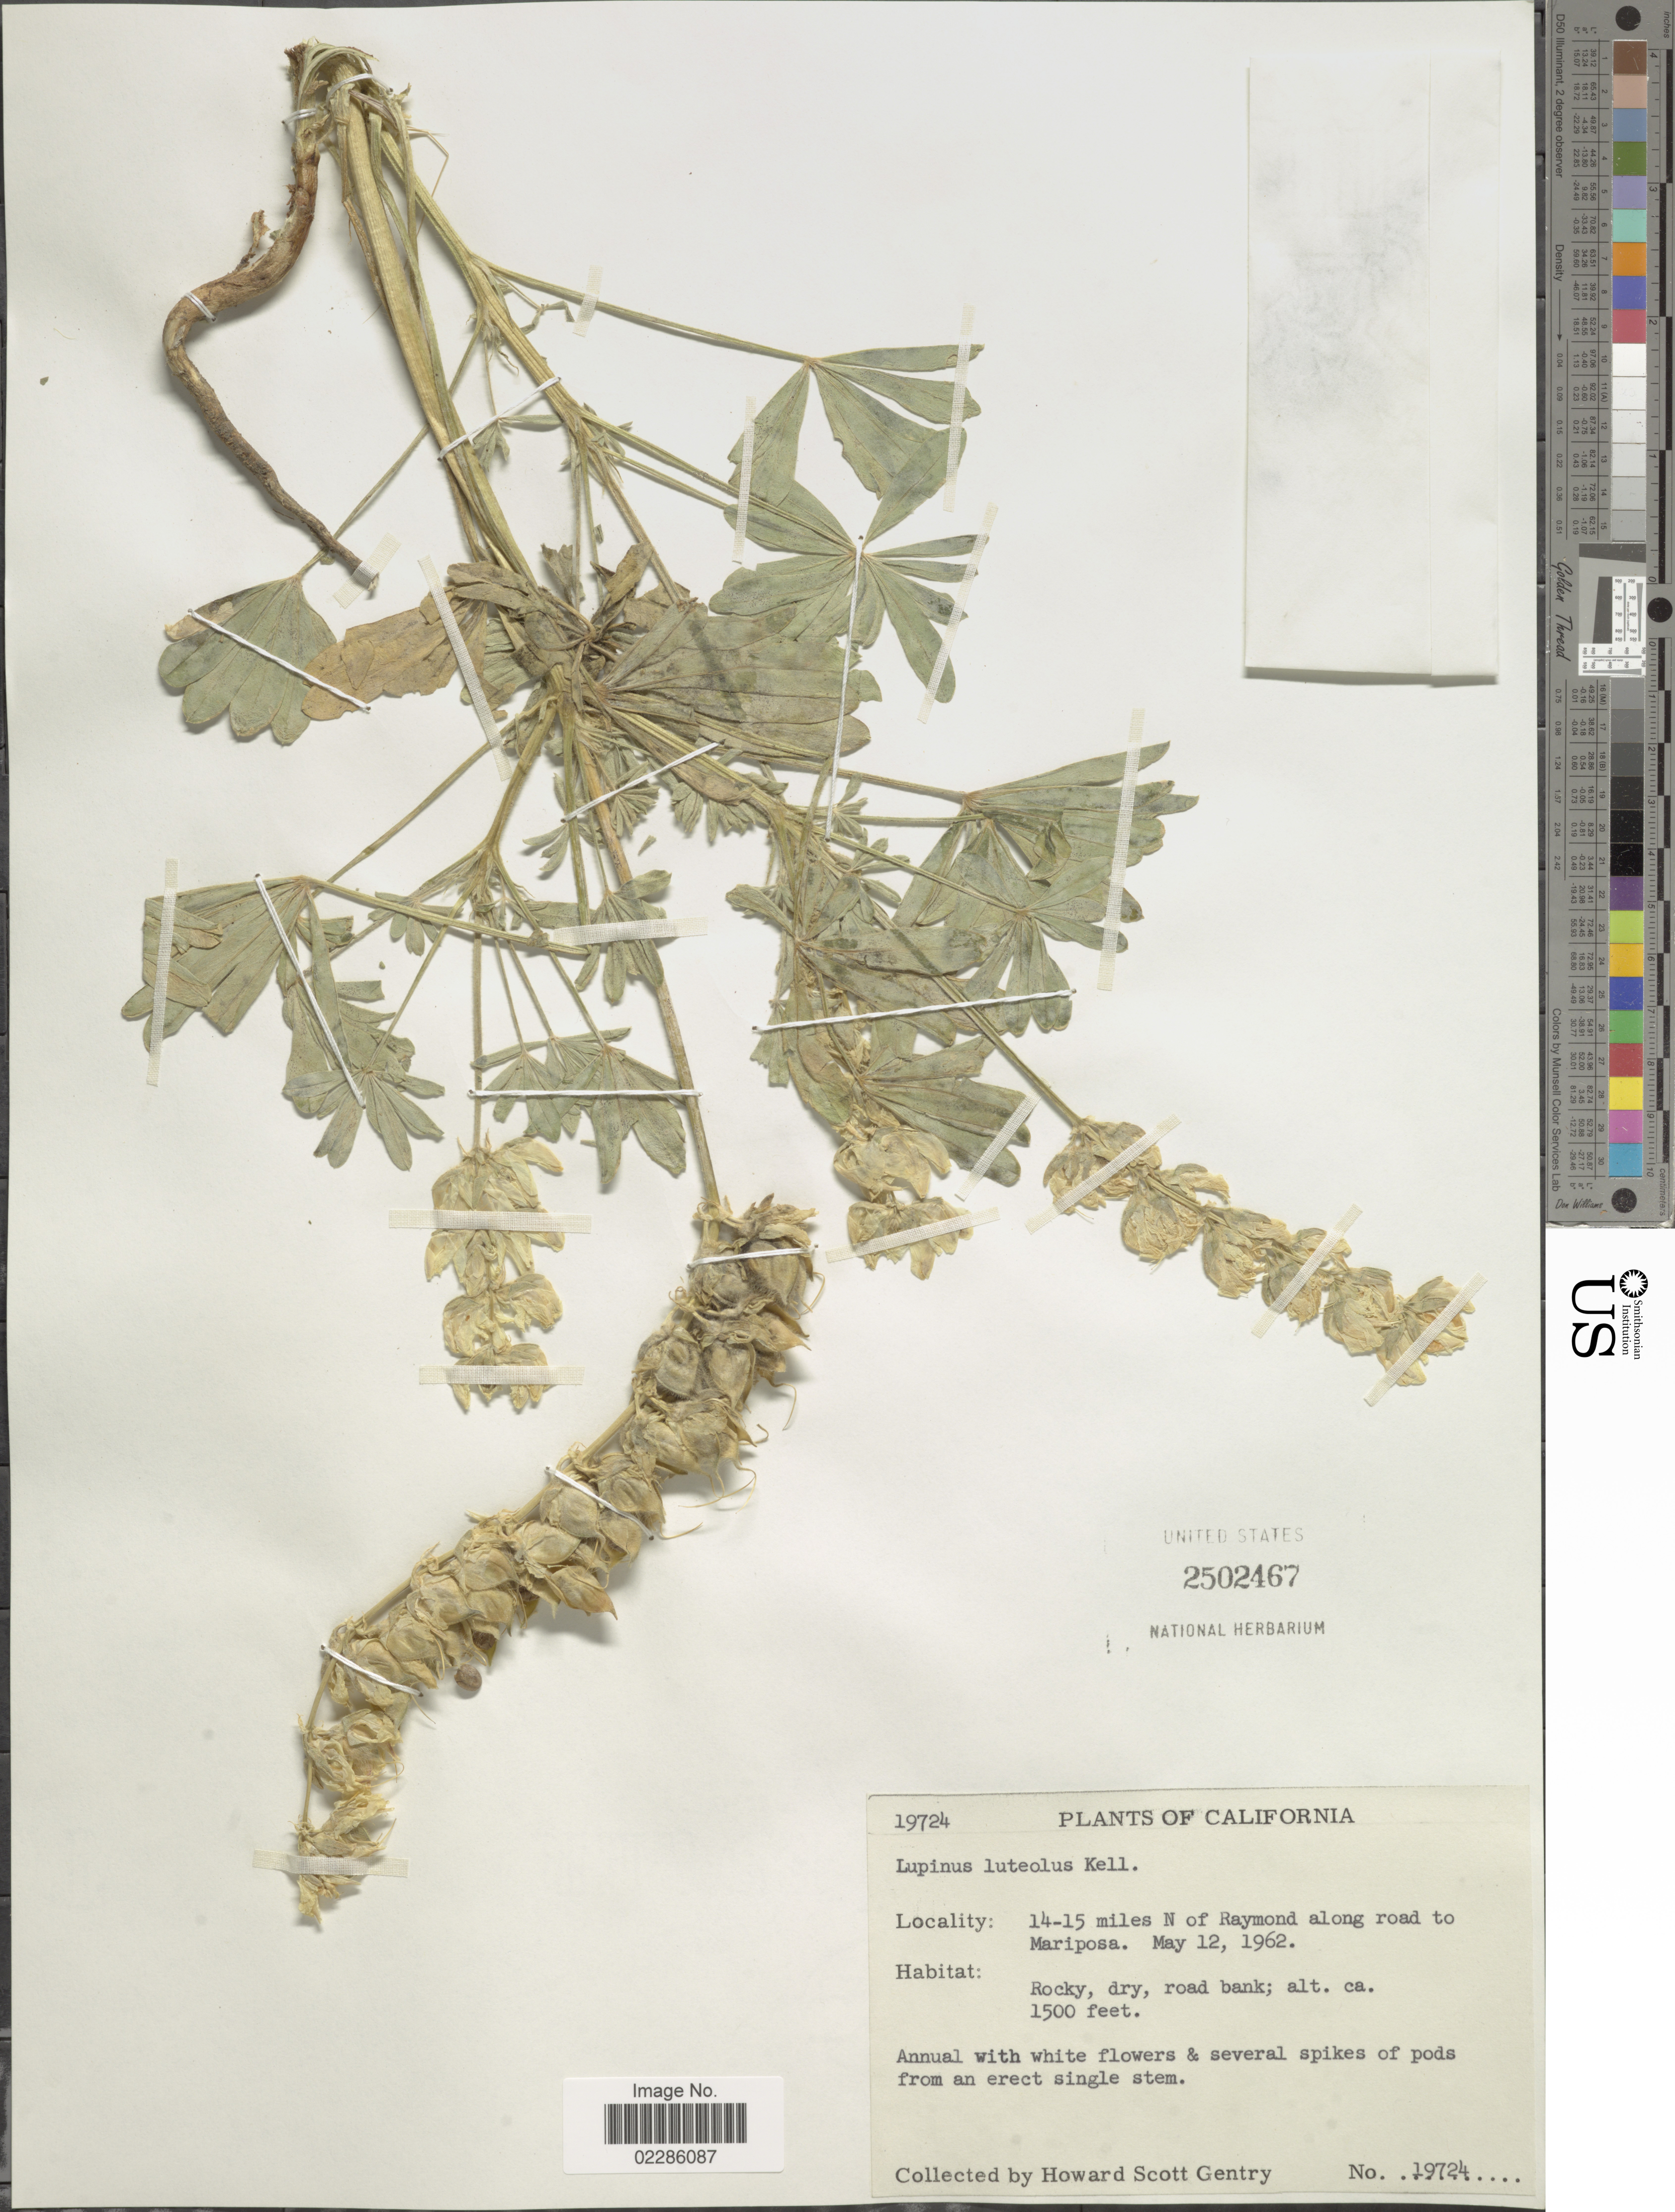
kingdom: Plantae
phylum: Tracheophyta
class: Magnoliopsida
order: Fabales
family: Fabaceae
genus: Lupinus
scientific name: Lupinus luteolus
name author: Kellogg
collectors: H. S. Gentry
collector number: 19724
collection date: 1962-05-12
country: United States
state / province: California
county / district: Mariposa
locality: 14-15 miles N of Raymond along road to Mariposa, Rocky, dry, road bank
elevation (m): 457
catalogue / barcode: US 2502467